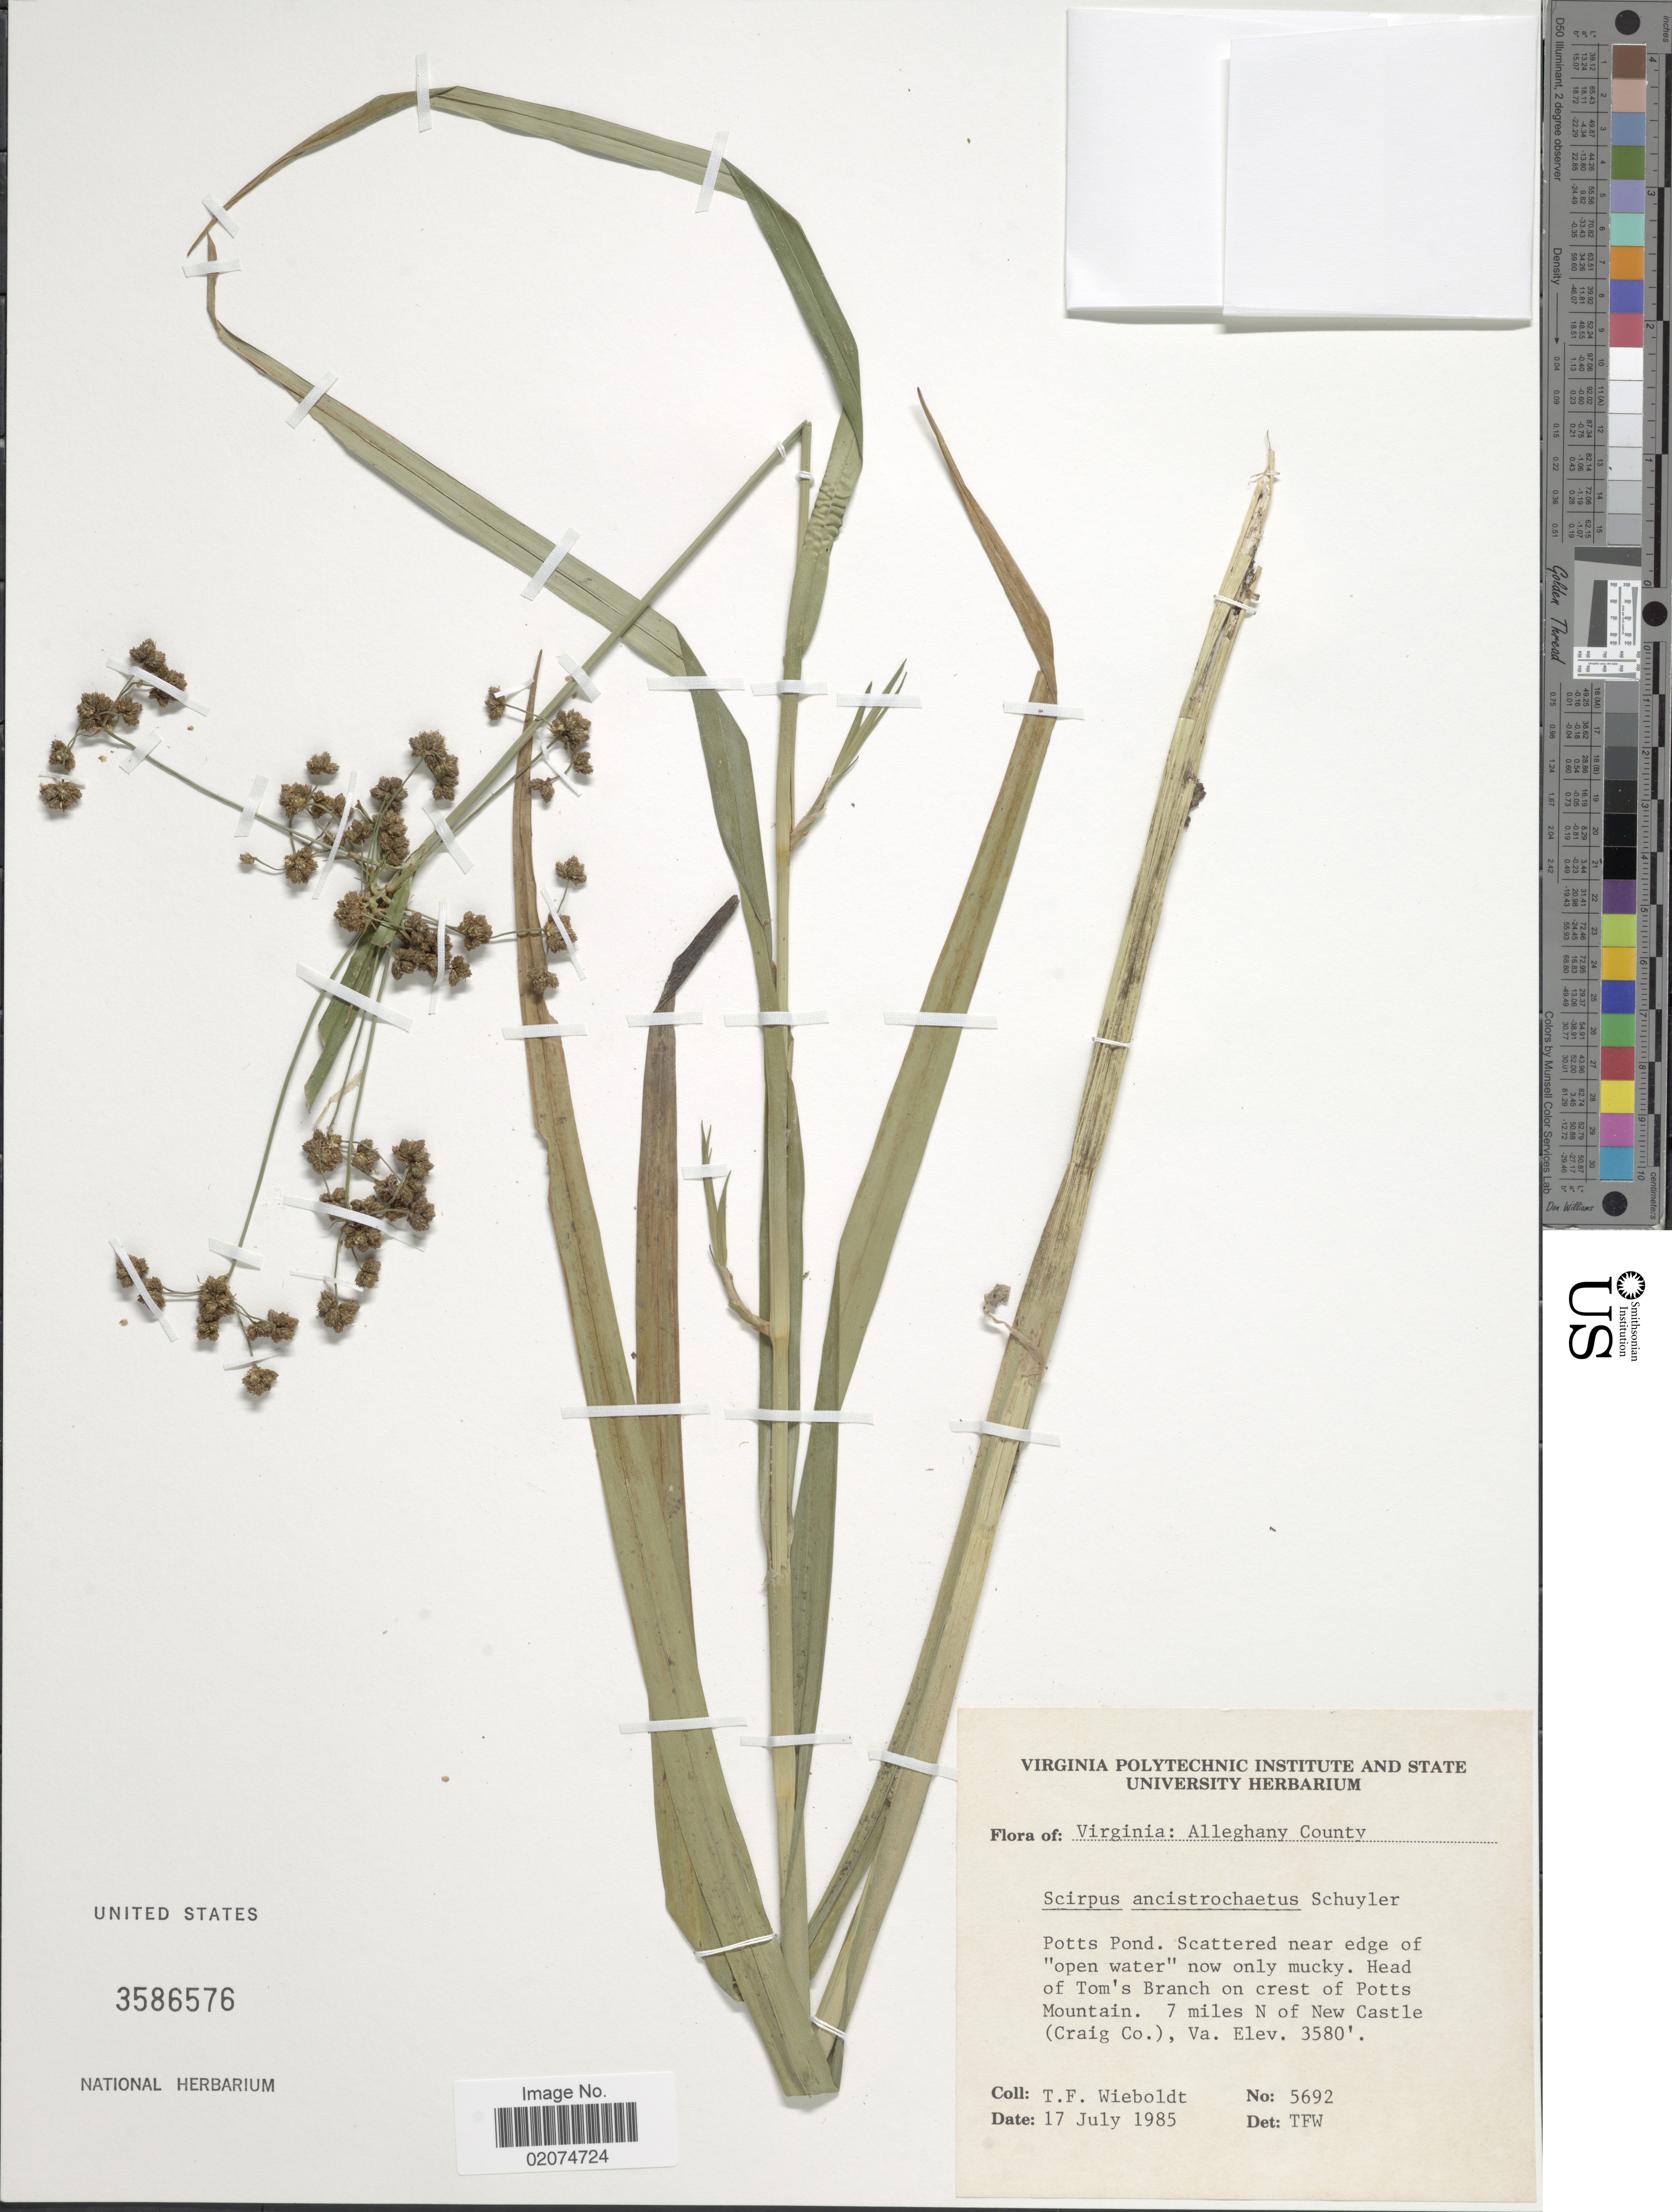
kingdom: Plantae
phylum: Tracheophyta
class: Liliopsida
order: Poales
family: Cyperaceae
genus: Scirpus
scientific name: Scirpus ancistrochaetus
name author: Schuyler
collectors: T. Wieboldt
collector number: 5692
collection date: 1985-07-17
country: United States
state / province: Virginia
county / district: Alleghany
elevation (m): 1091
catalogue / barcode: US 3586576